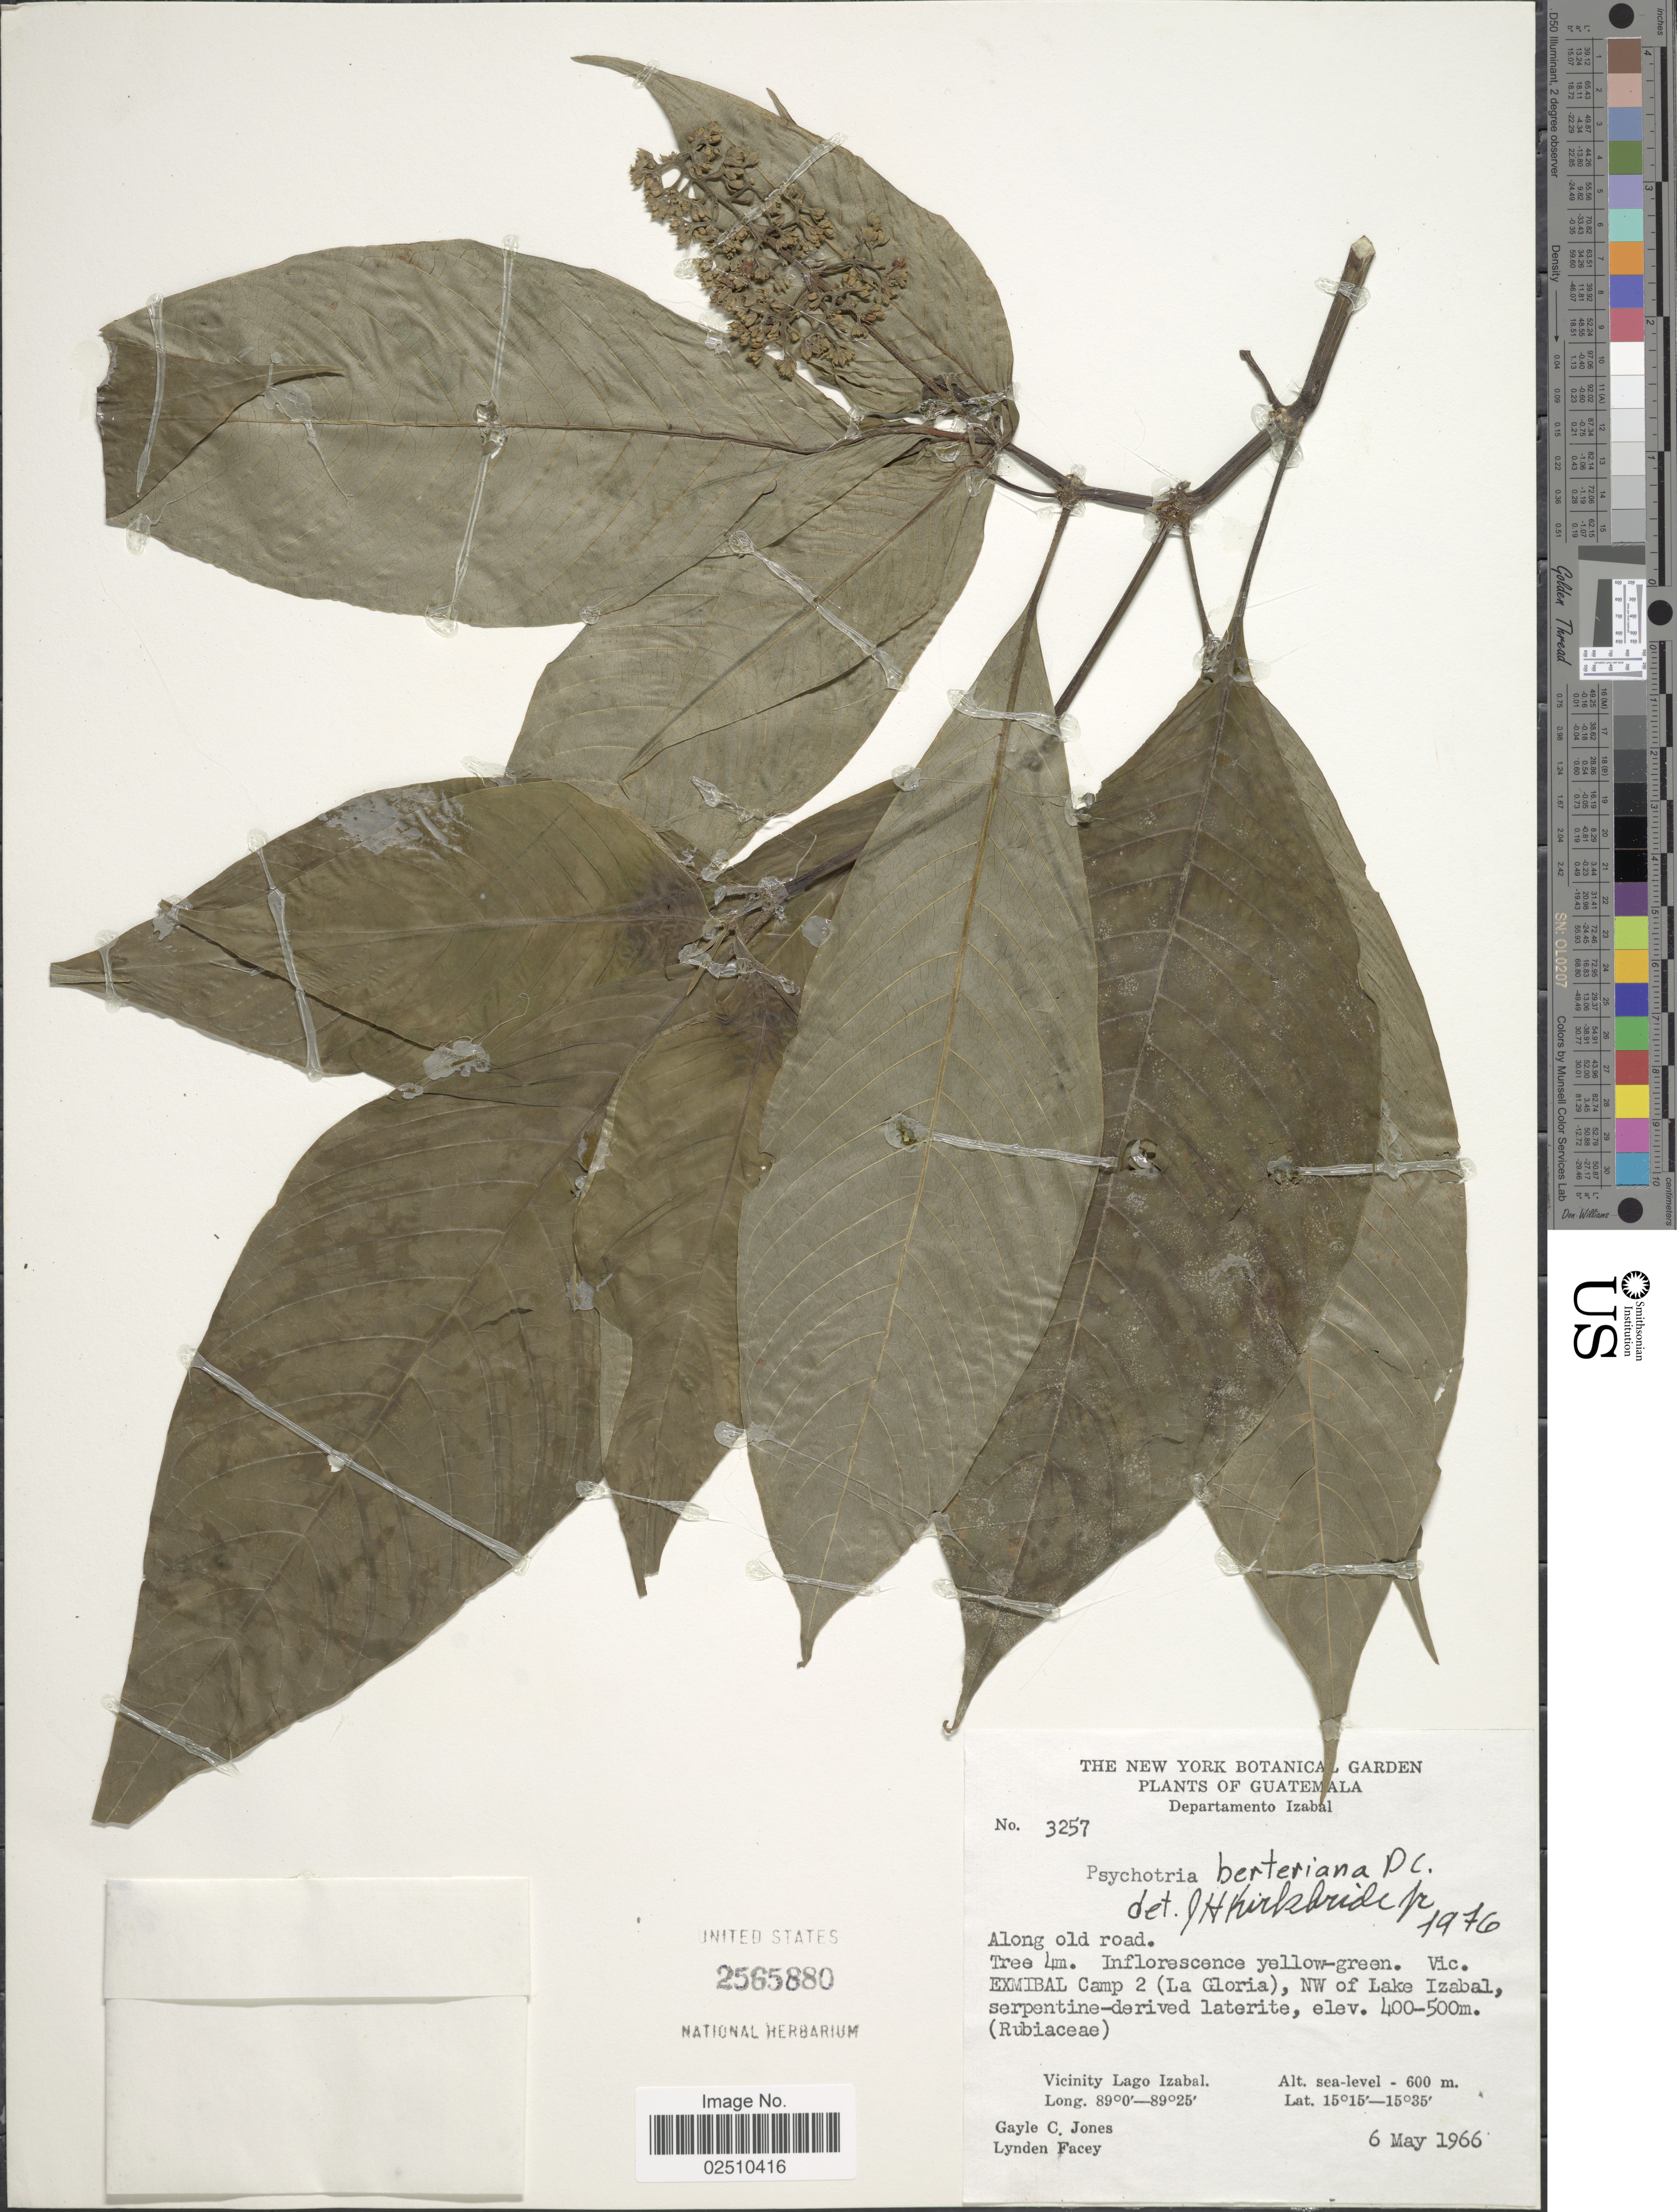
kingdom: Plantae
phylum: Tracheophyta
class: Magnoliopsida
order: Gentianales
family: Rubiaceae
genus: Psychotria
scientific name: Psychotria berteroana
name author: DC.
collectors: G. C. Jones & L. Facey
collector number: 3257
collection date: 1966-05-06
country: Guatemala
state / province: Izabal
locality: Along old road, Vic. Exmibal Camp 2 (La Gloria), NW of Lake Izabal, Vicinity of Lago Izabal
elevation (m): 0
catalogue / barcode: US 2565880